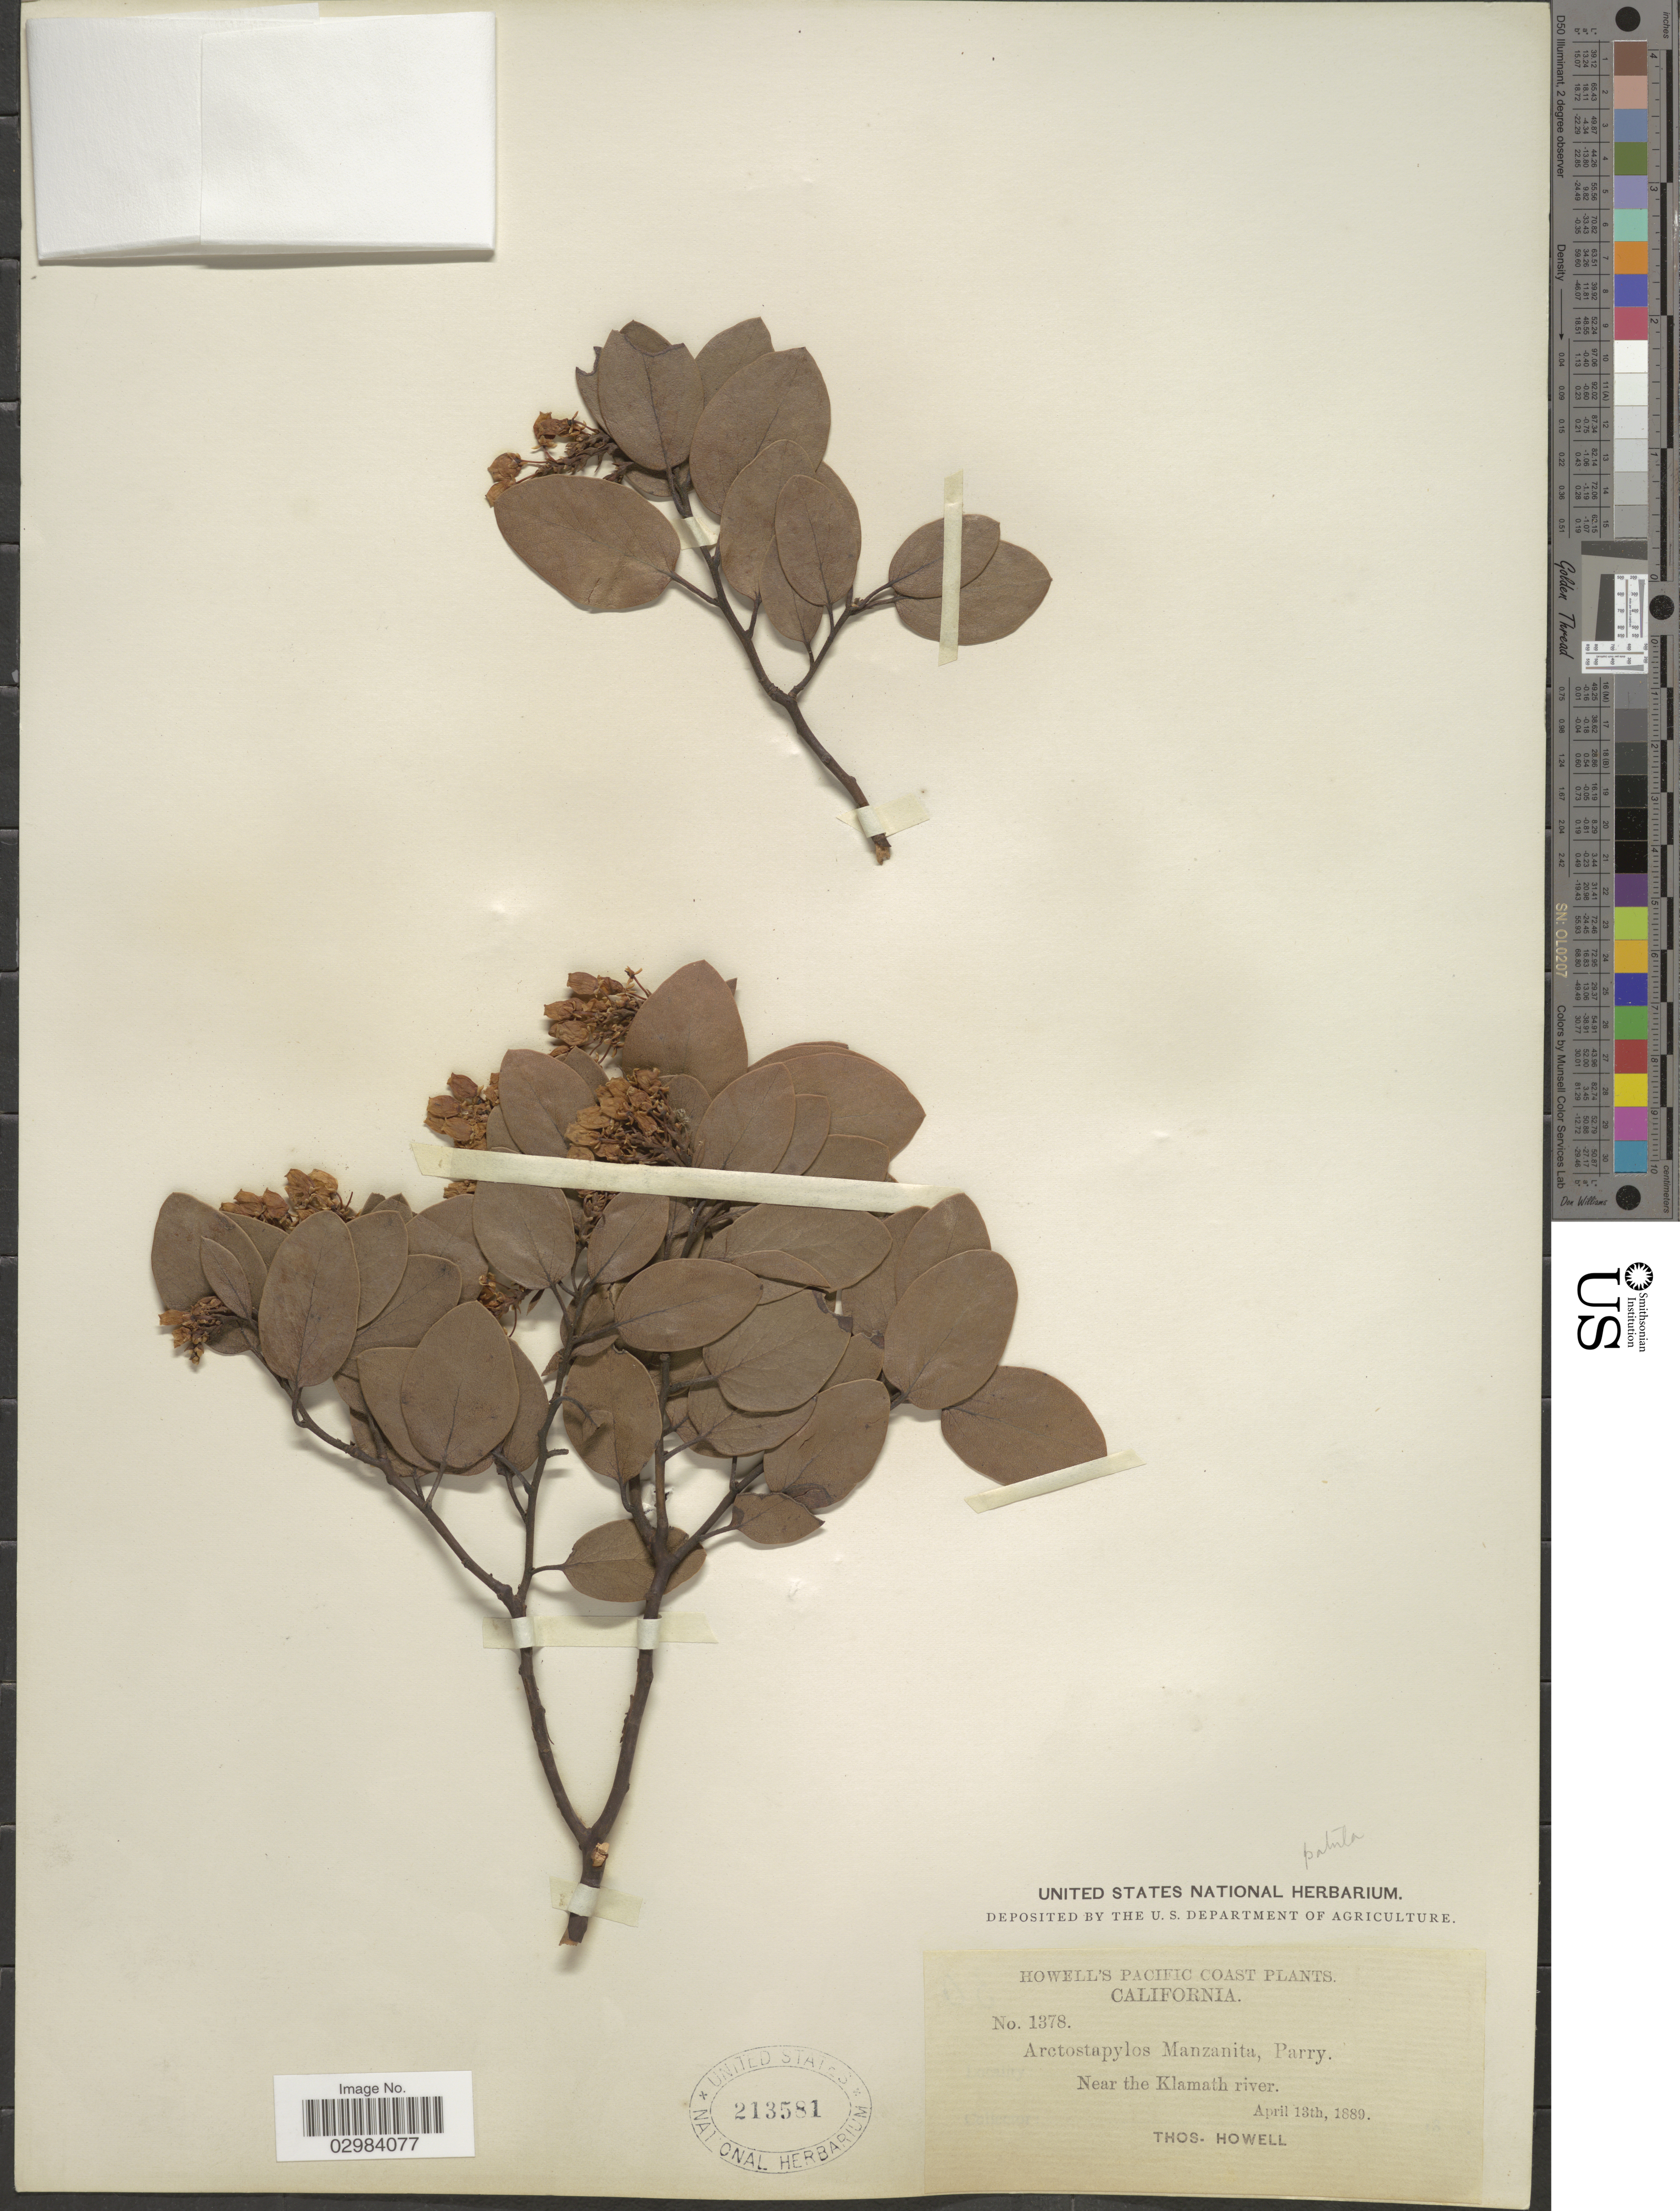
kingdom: Plantae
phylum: Tracheophyta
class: Magnoliopsida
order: Ericales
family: Ericaceae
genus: Arctostaphylos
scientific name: Arctostaphylos manzanita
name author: Parry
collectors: T. Howell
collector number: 1378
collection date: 1889-04-13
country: United States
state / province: California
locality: Pacific Coast Plants. Near the Klamath river.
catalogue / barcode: US 213581